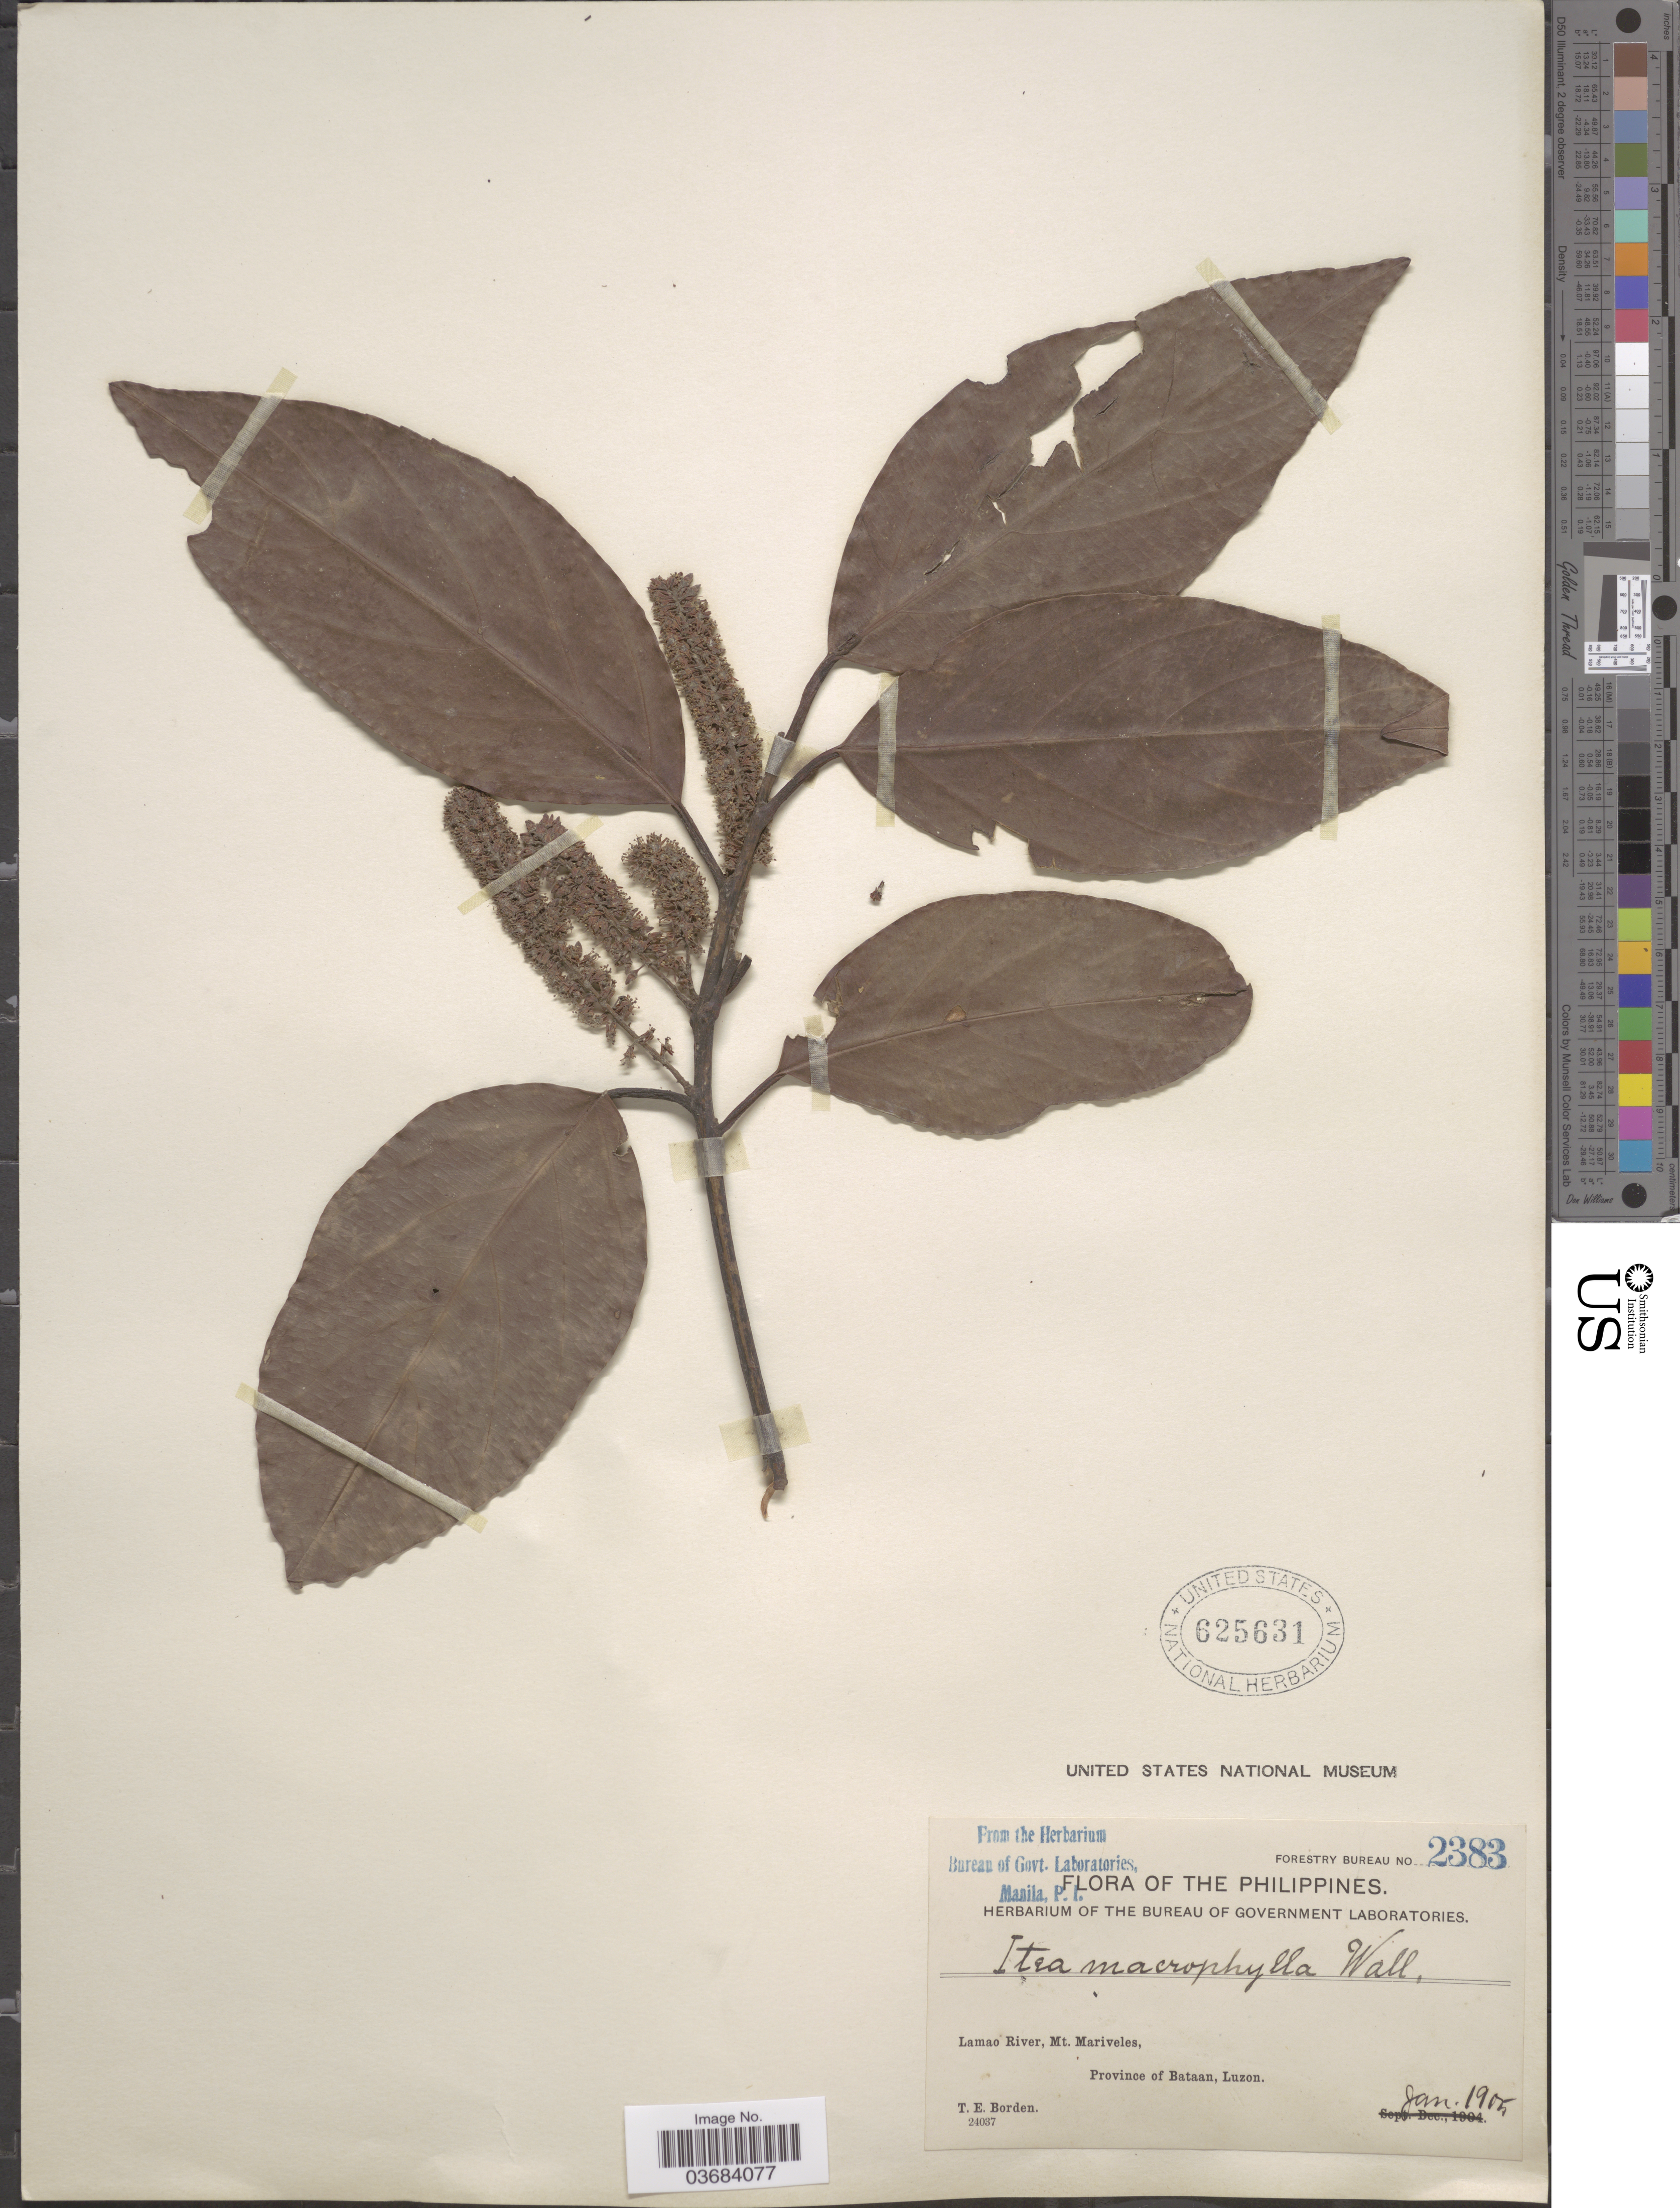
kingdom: Plantae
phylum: Tracheophyta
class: Magnoliopsida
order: Saxifragales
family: Iteaceae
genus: Itea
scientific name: Itea macrophylla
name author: Wall.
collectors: T. E. Borden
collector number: Forestry Bureau 2383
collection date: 1905-01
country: Philippines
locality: Lamao River, Mt. Mariveles. Province of Bataan, Luzon.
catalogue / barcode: US 625631